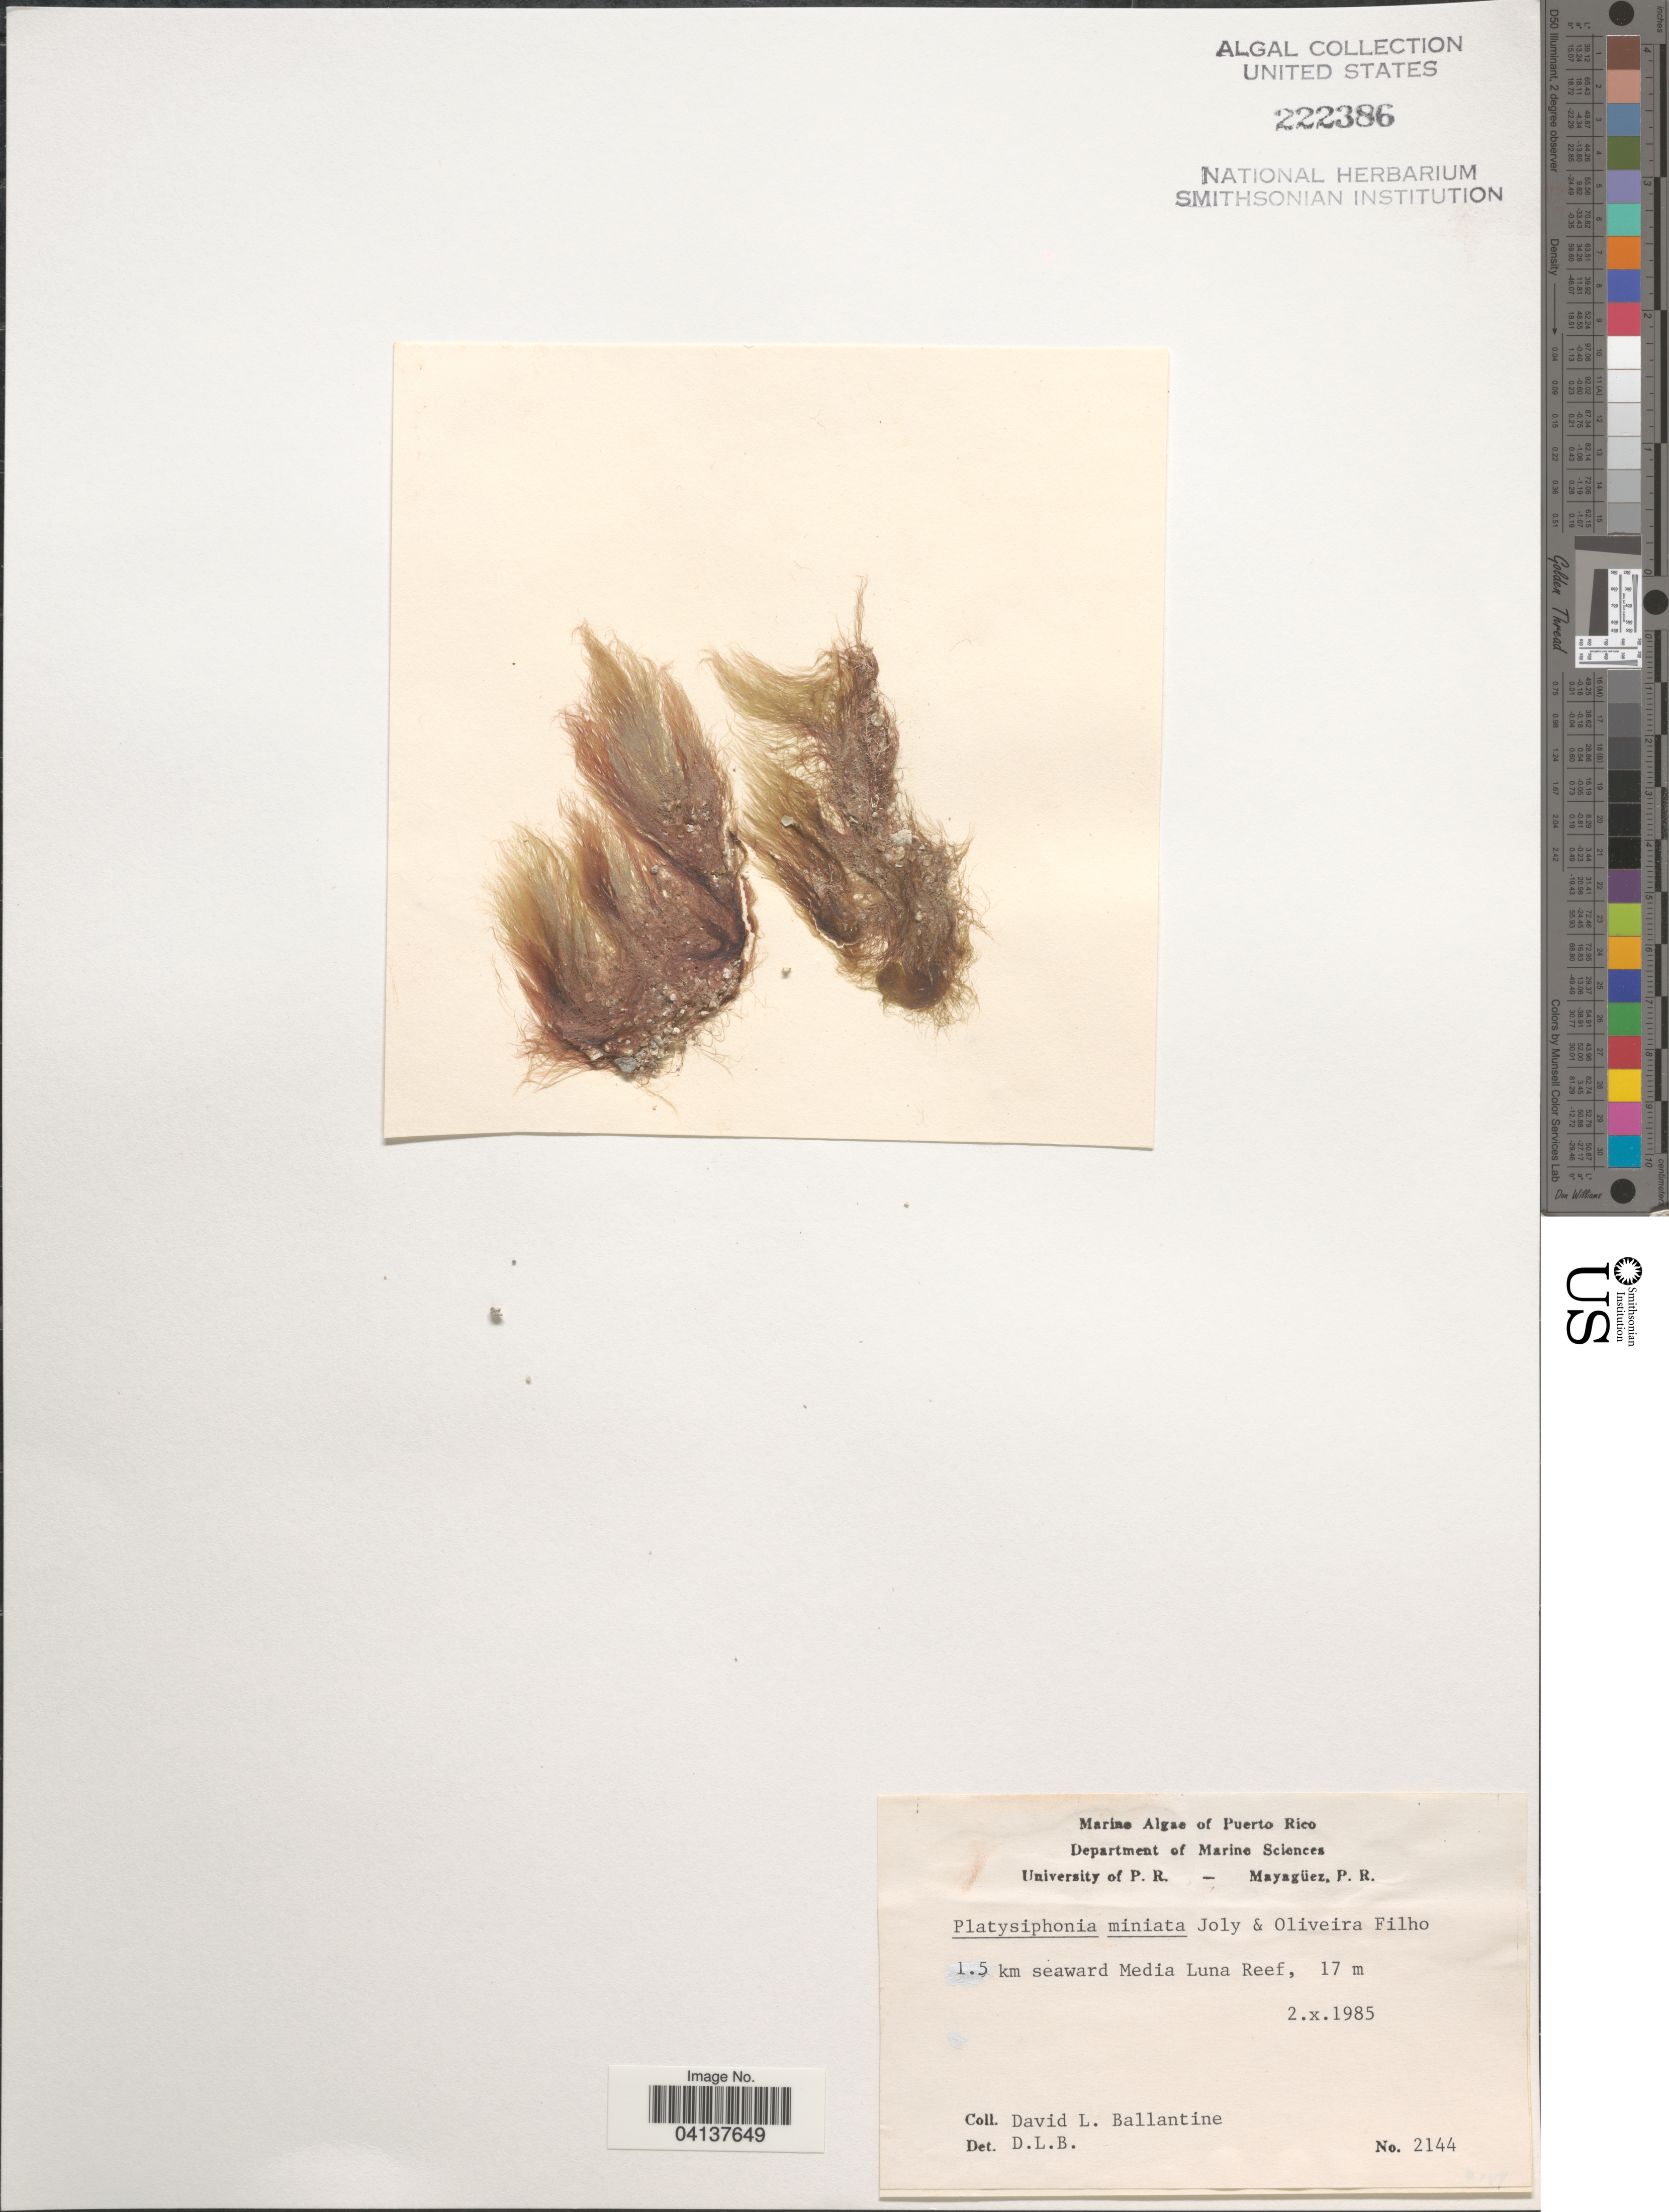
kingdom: Plantae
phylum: Rhodophyta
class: Florideophyceae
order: Ceramiales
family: Sarcomeniaceae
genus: Platysiphonia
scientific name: Platysiphonia delicata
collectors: D.L. Ballantine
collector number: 2144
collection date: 1985-10-02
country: Puerto Rico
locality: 1.5 km seaward Media Luna Reef.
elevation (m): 17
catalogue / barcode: US 222386